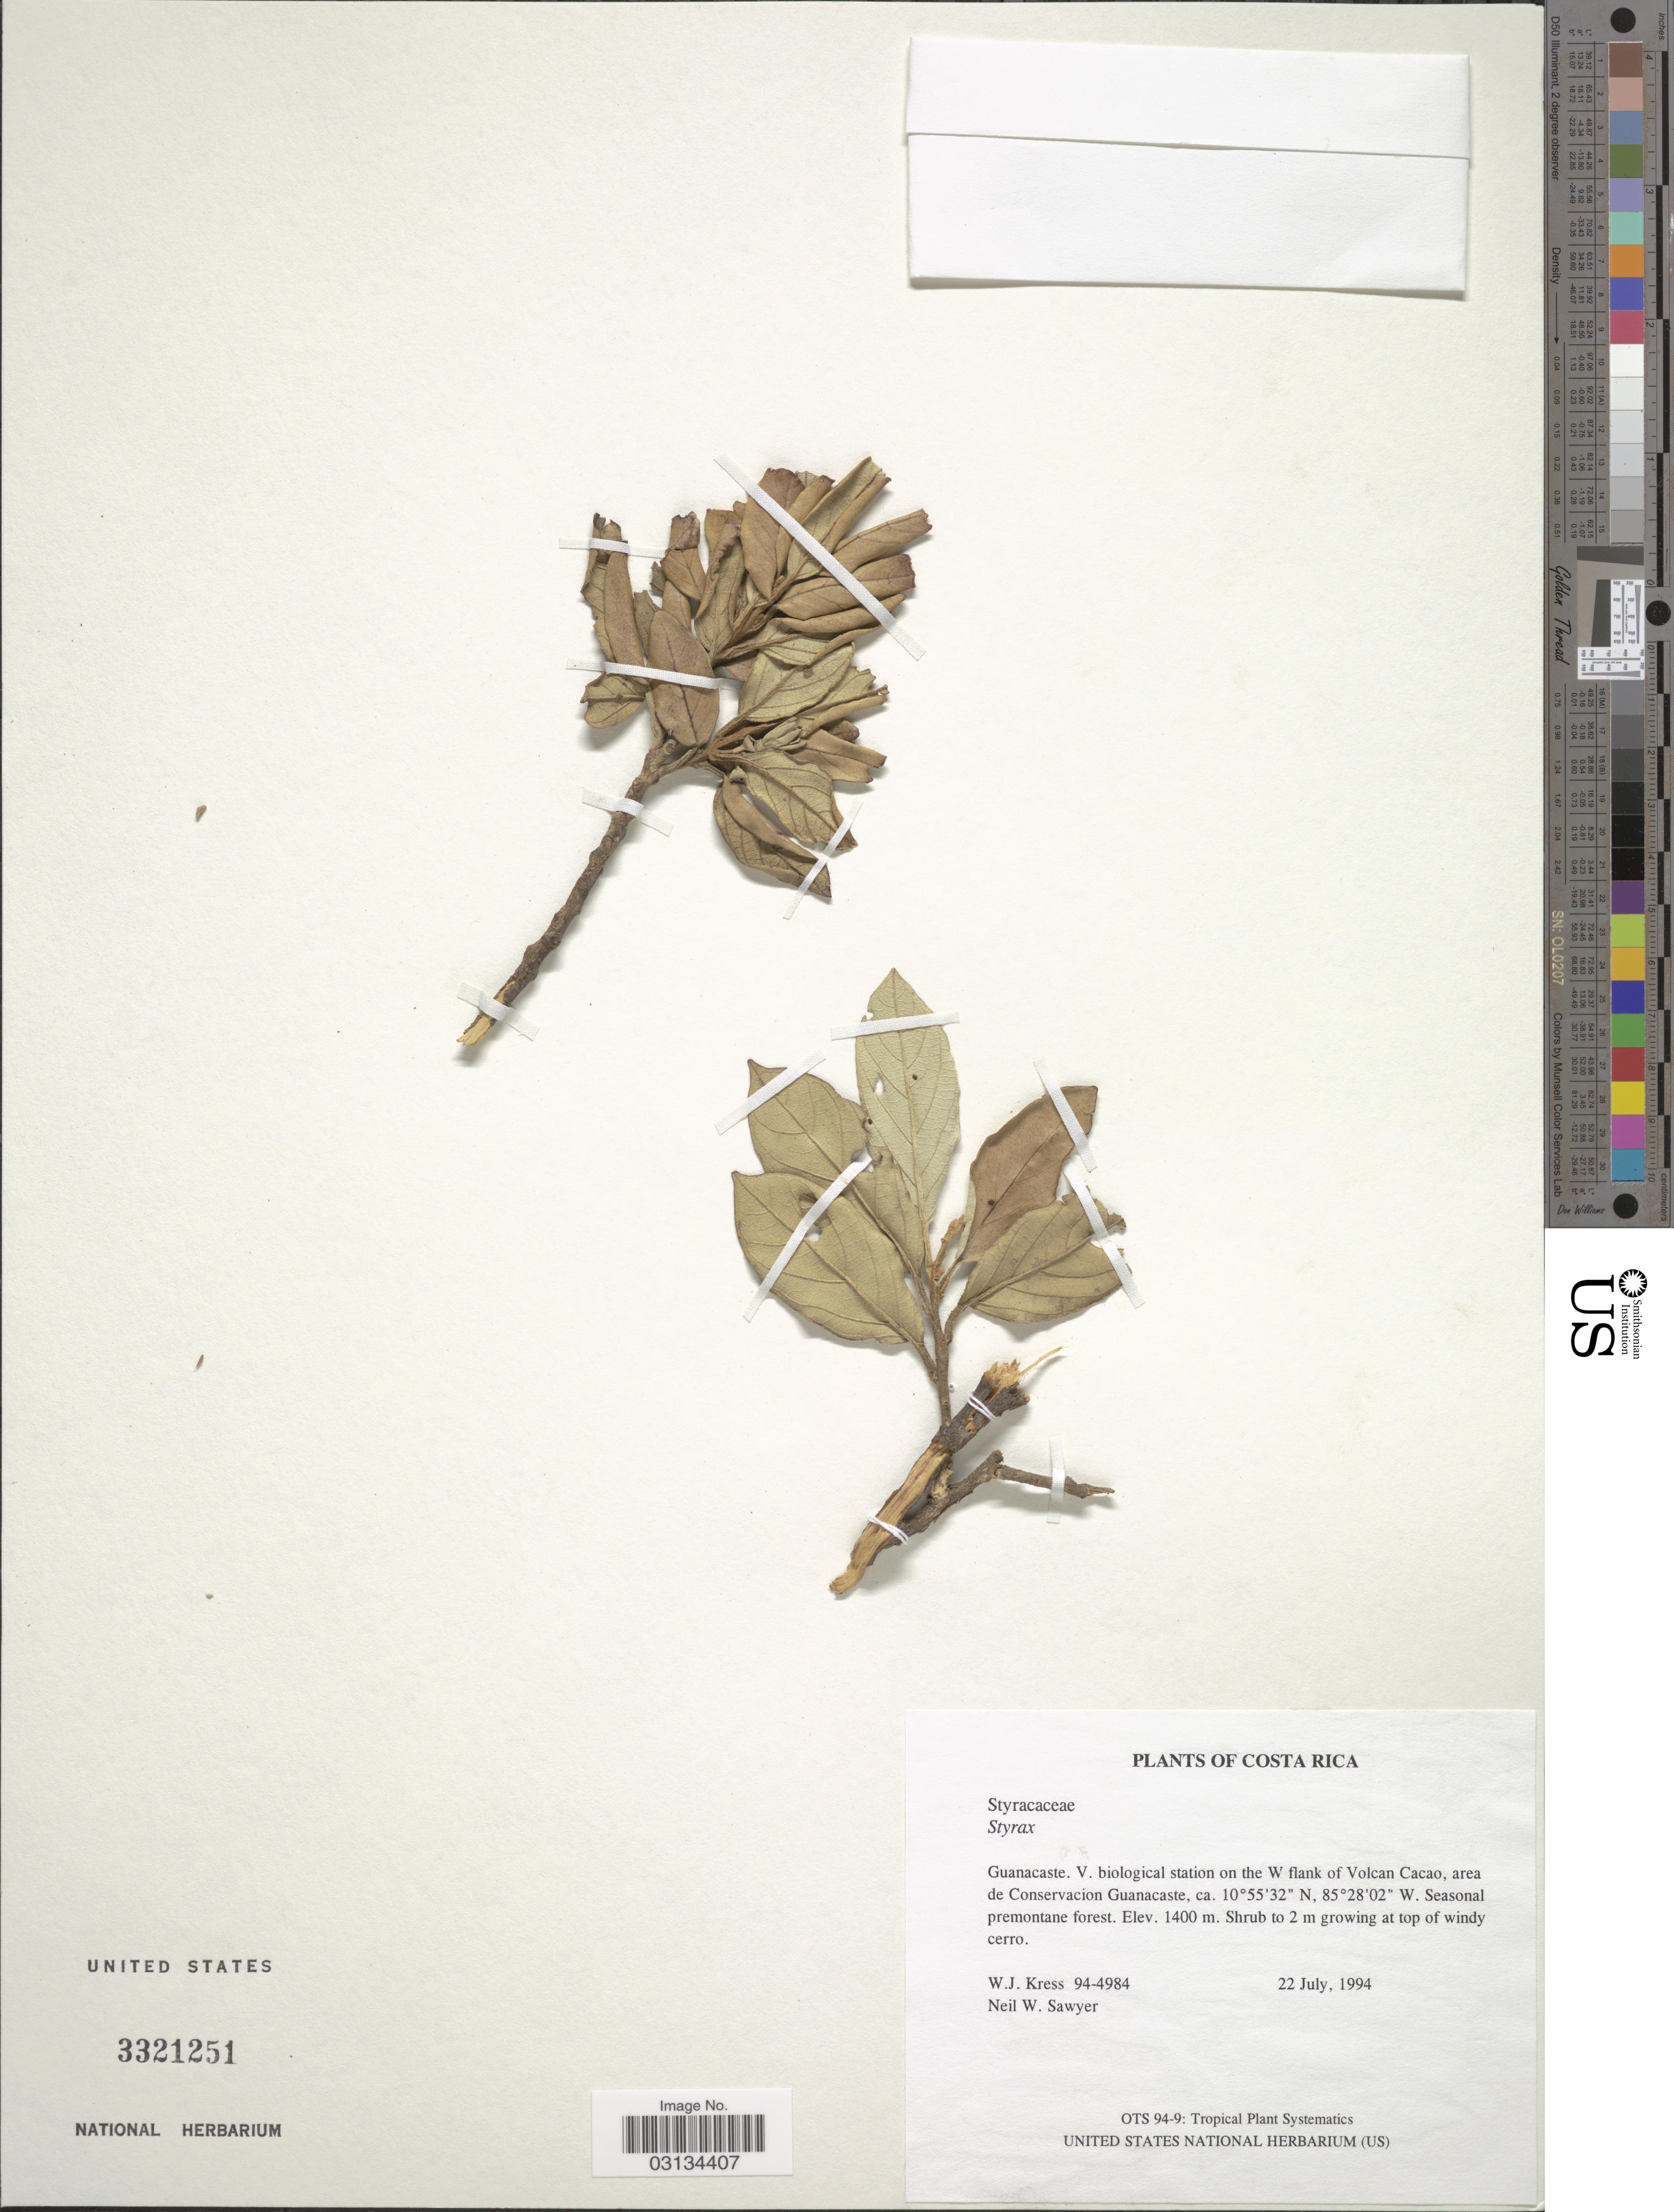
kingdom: Plantae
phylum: Tracheophyta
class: Magnoliopsida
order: Ericales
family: Styracaceae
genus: Styrax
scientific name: Styrax sp.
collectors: W. J. Kress & N. W. Sawyer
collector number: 94-4984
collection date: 1994-07-22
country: Costa Rica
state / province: Guanacaste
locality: V. biological station on the W flank of Volcan Cacao, area de Conservacion Guanacaste.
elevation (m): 1400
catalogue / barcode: US 3321251